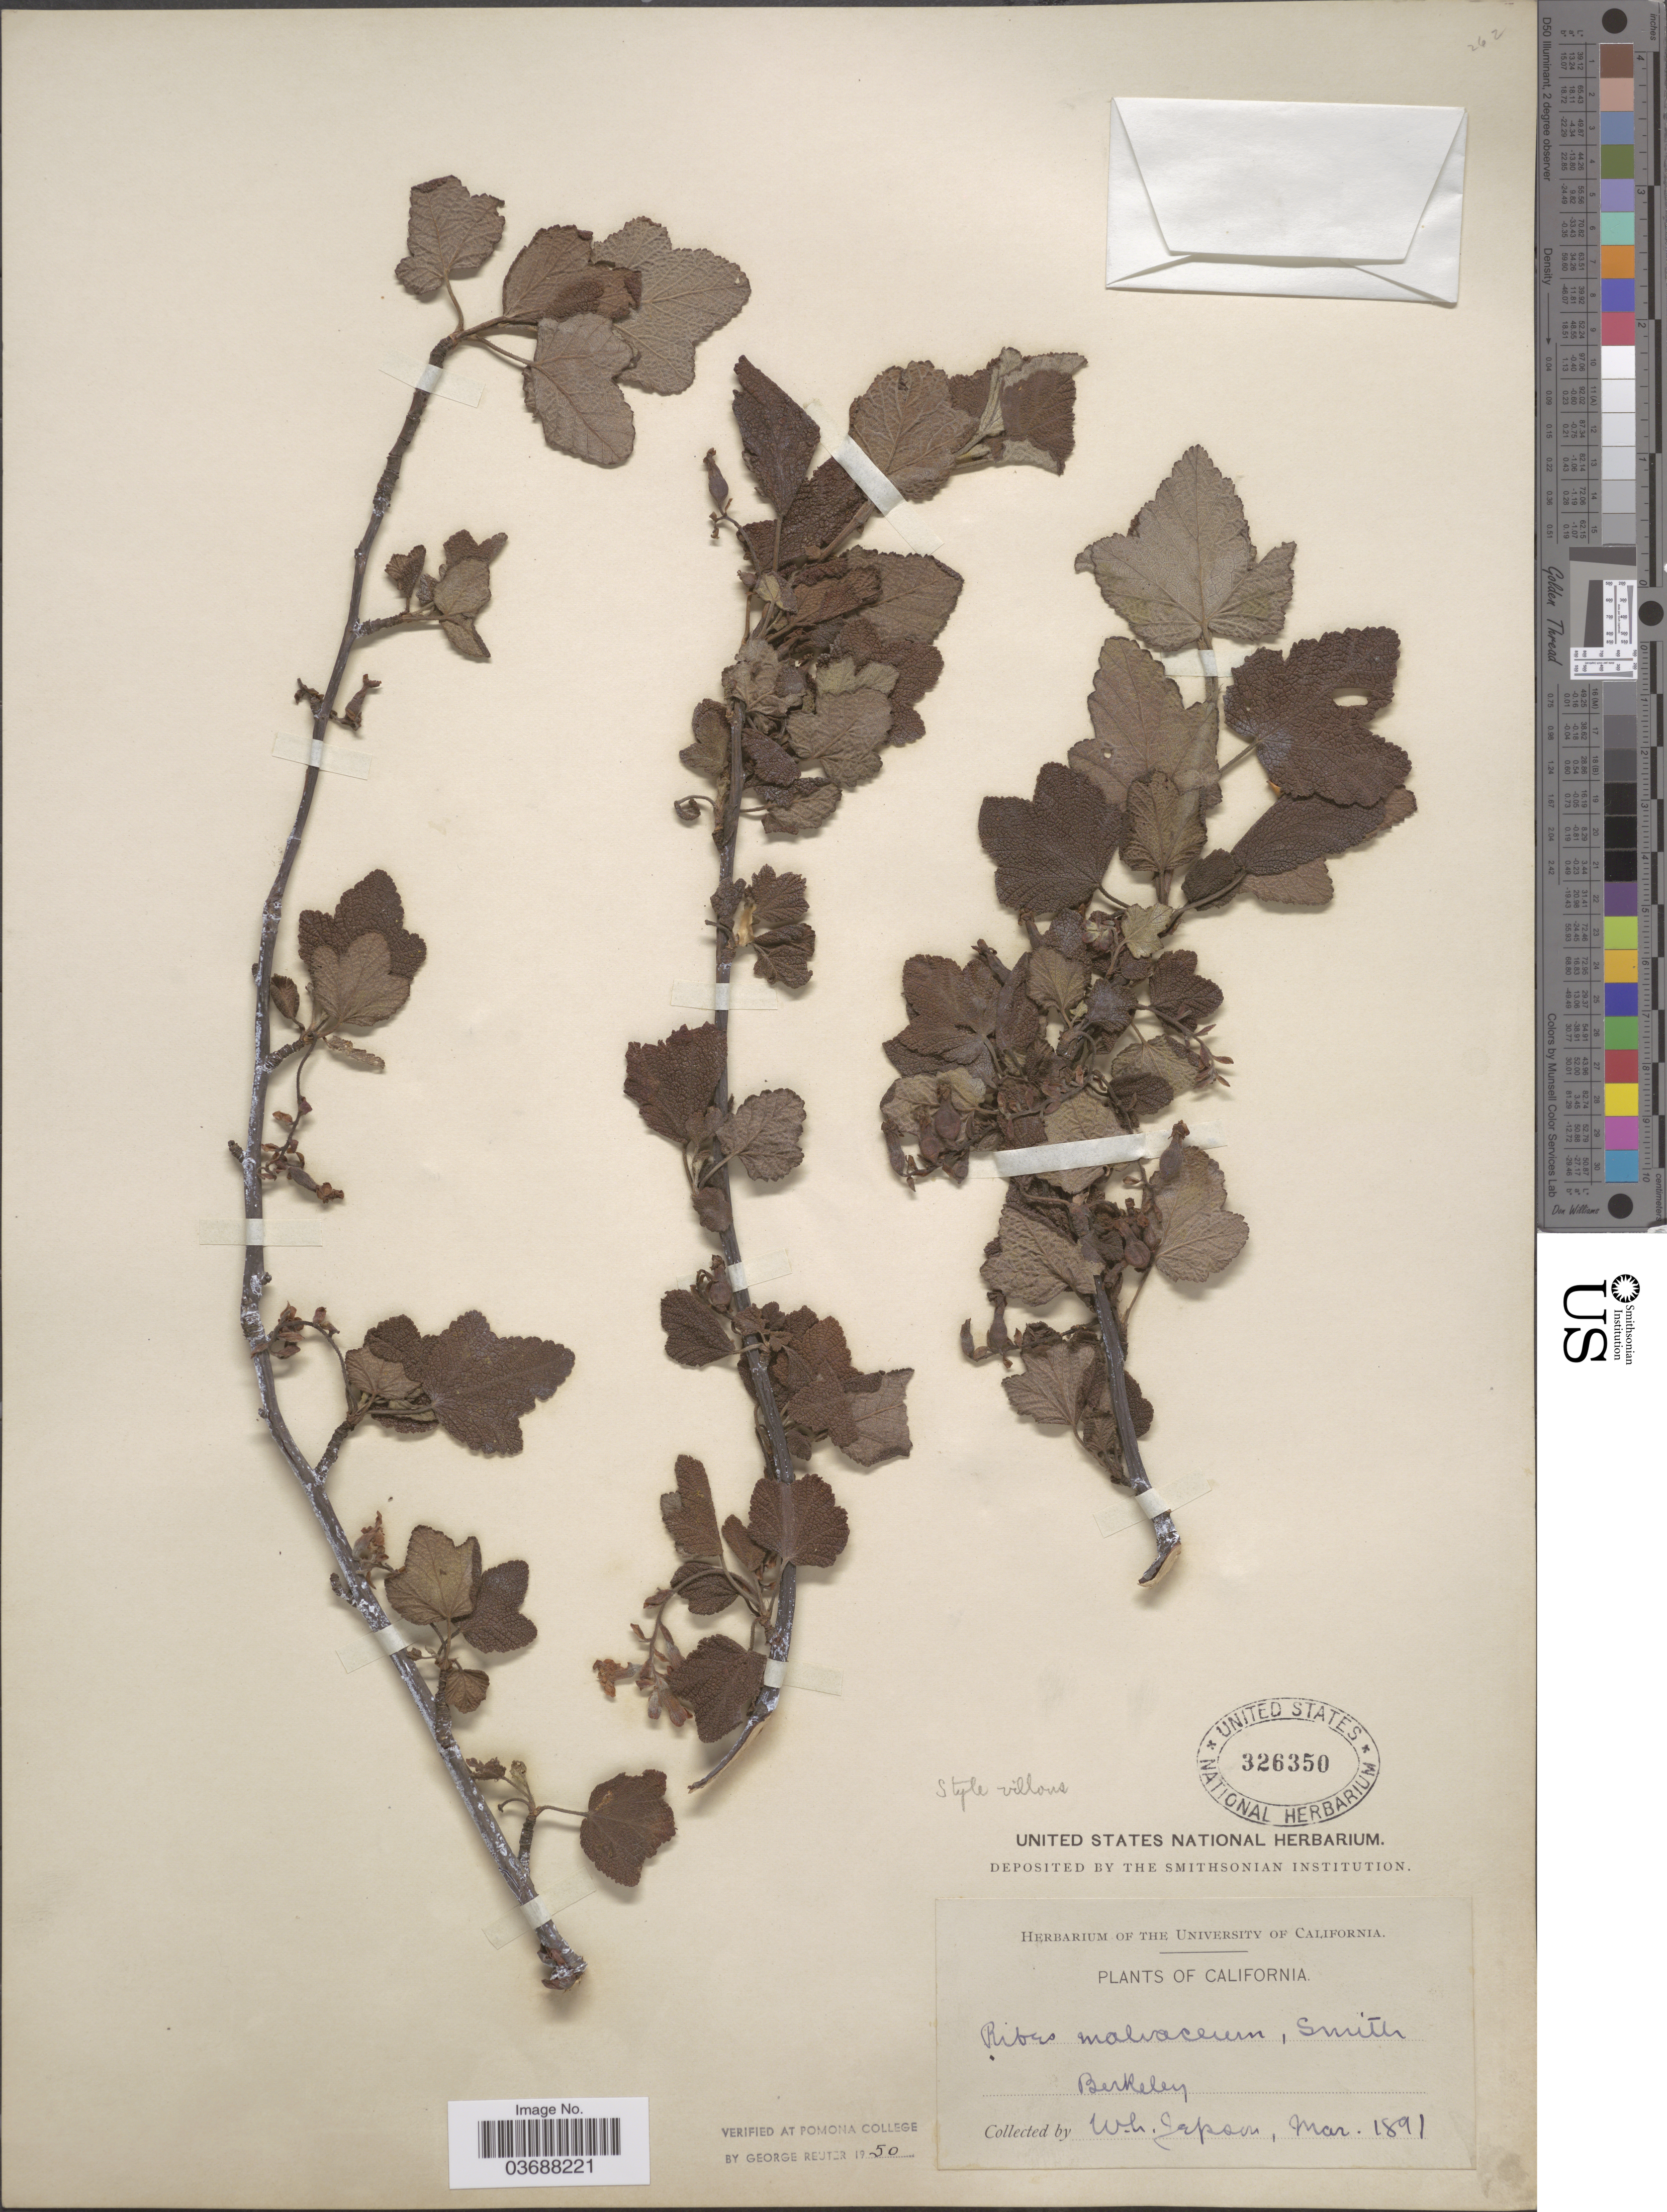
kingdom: Plantae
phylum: Tracheophyta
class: Magnoliopsida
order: Saxifragales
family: Grossulariaceae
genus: Ribes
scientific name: Ribes malvaceum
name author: Sm.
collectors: W. L. Jepson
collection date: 1891-03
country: United States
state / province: California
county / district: Alameda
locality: Berkeley.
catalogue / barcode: US 326350